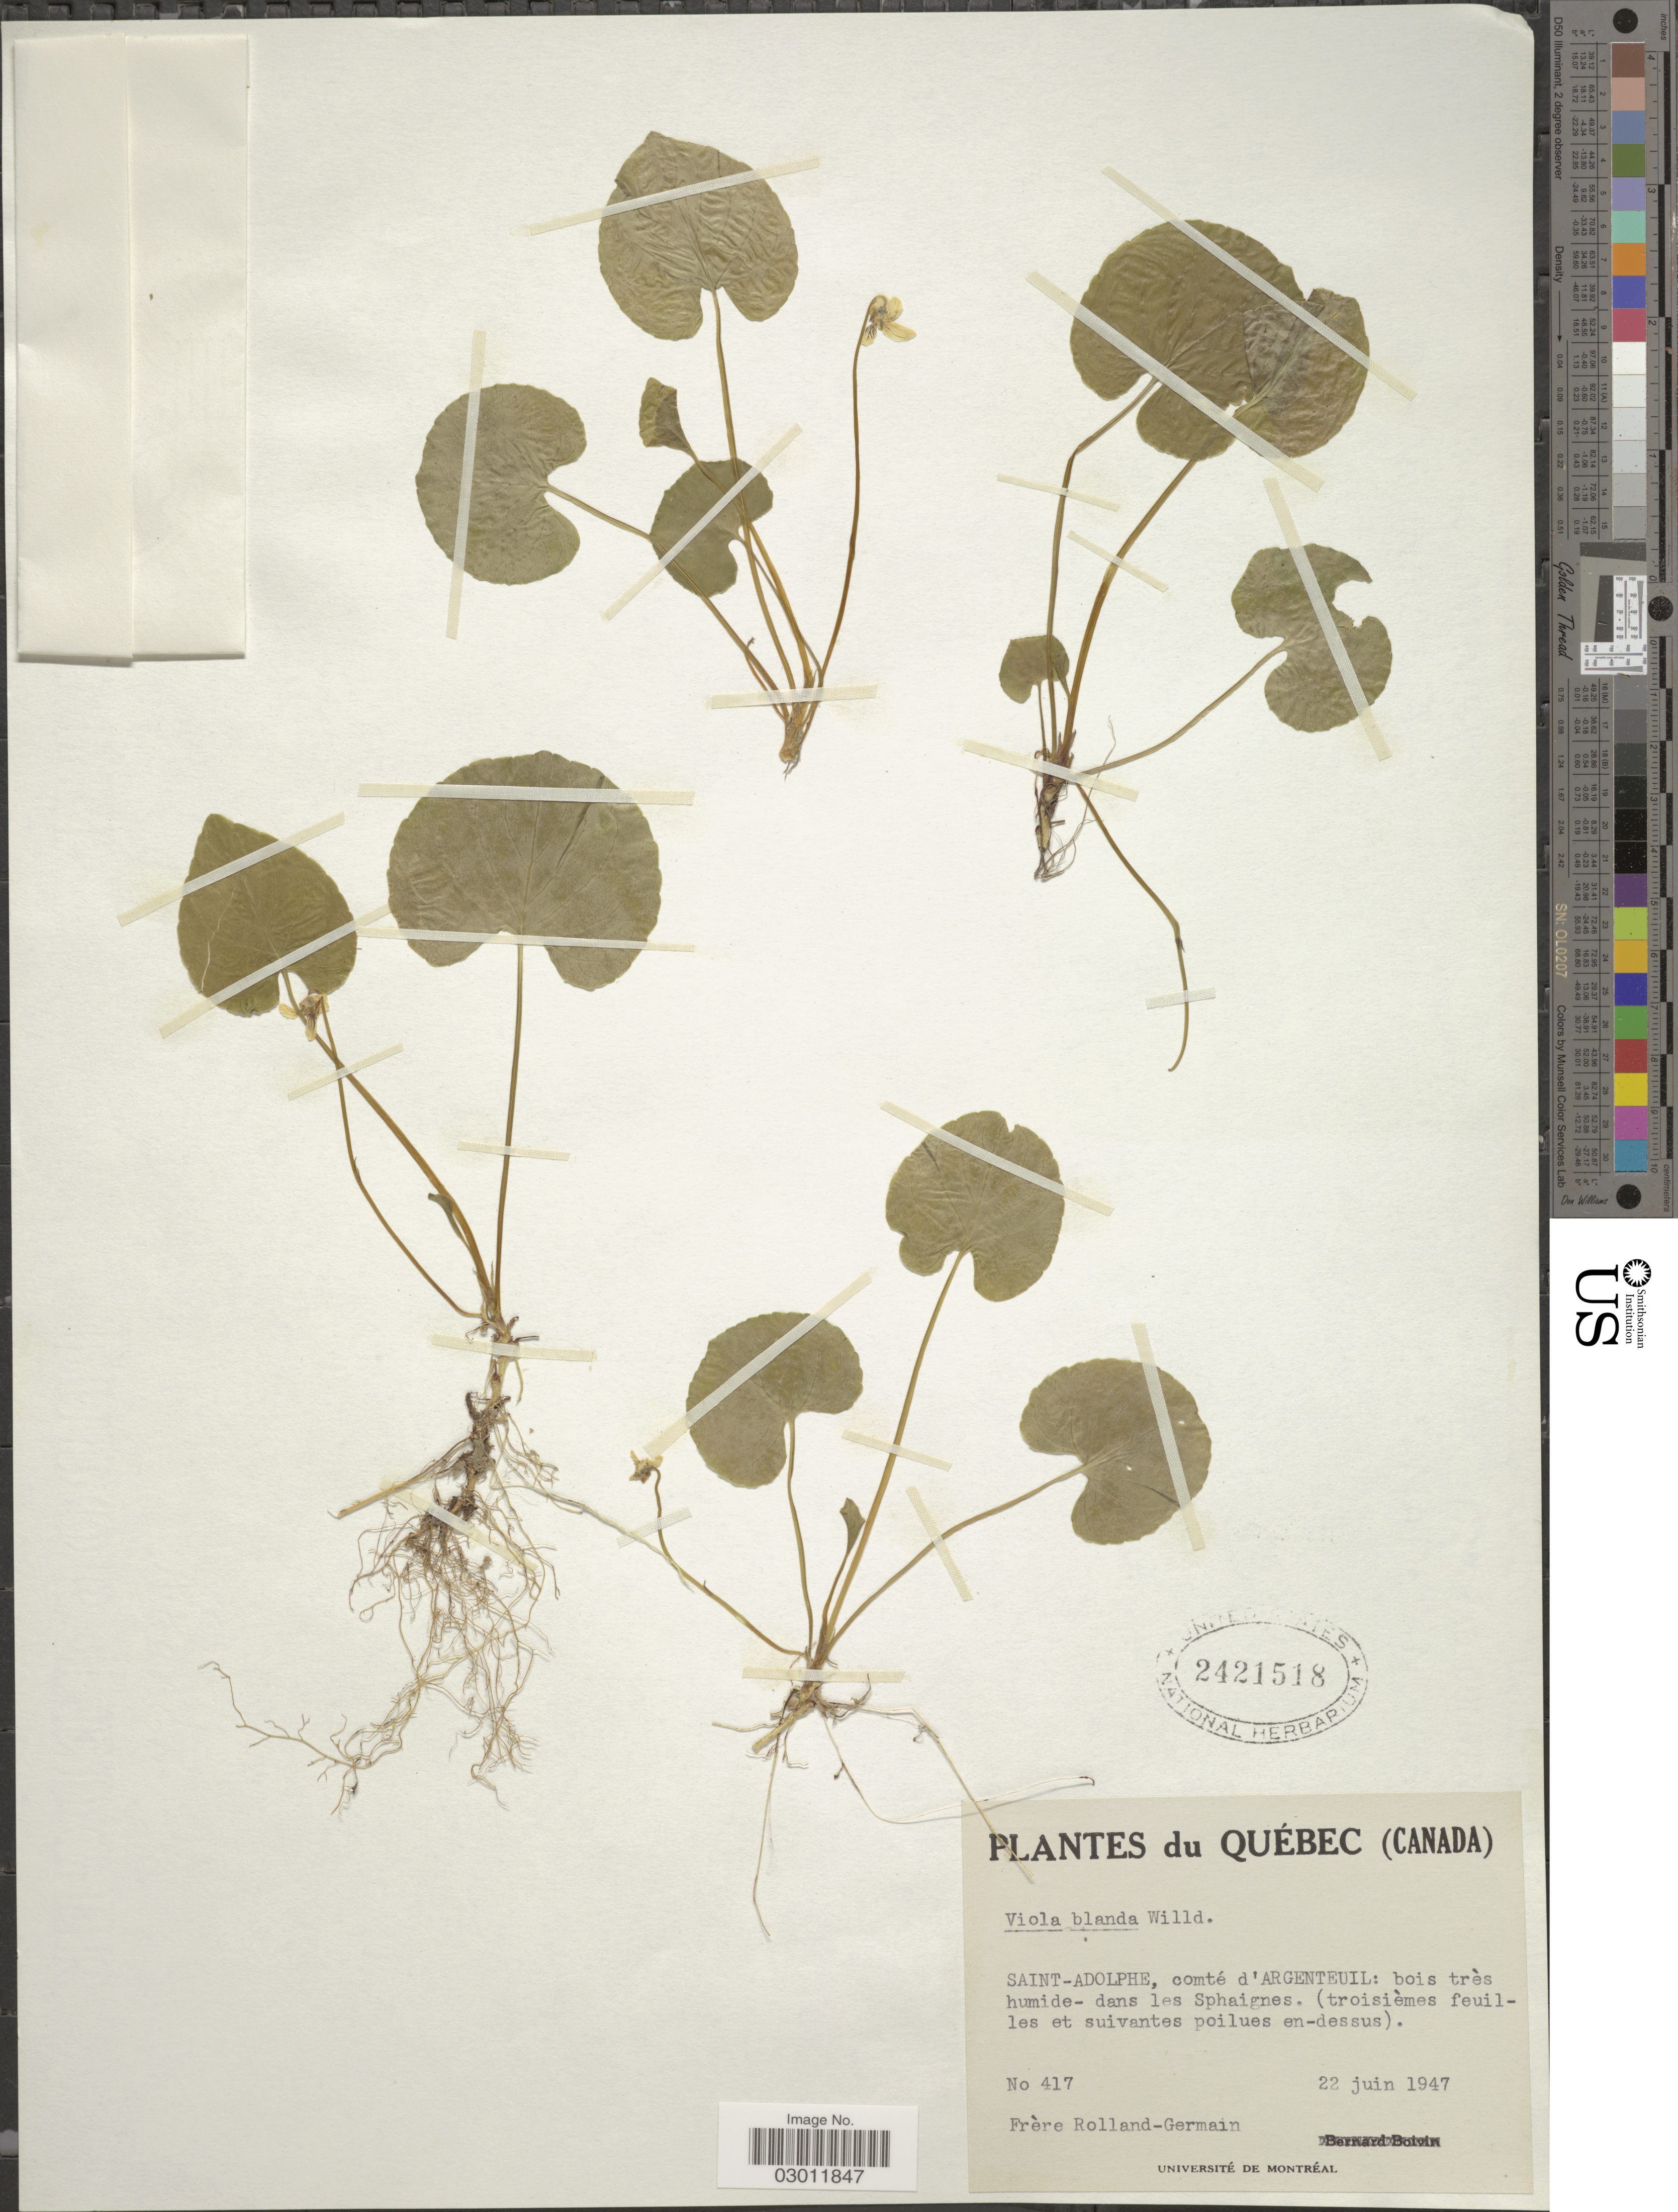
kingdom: Plantae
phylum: Tracheophyta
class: Magnoliopsida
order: Malpighiales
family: Violaceae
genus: Viola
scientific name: Viola blanda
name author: Willd.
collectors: Rolland-Germain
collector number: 417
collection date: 1947-06-22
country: Canada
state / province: Quebec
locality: Saint-Adolphe, comté d'Argenteuil: bois très humide - dans les Sphaignes.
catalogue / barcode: US 2421518